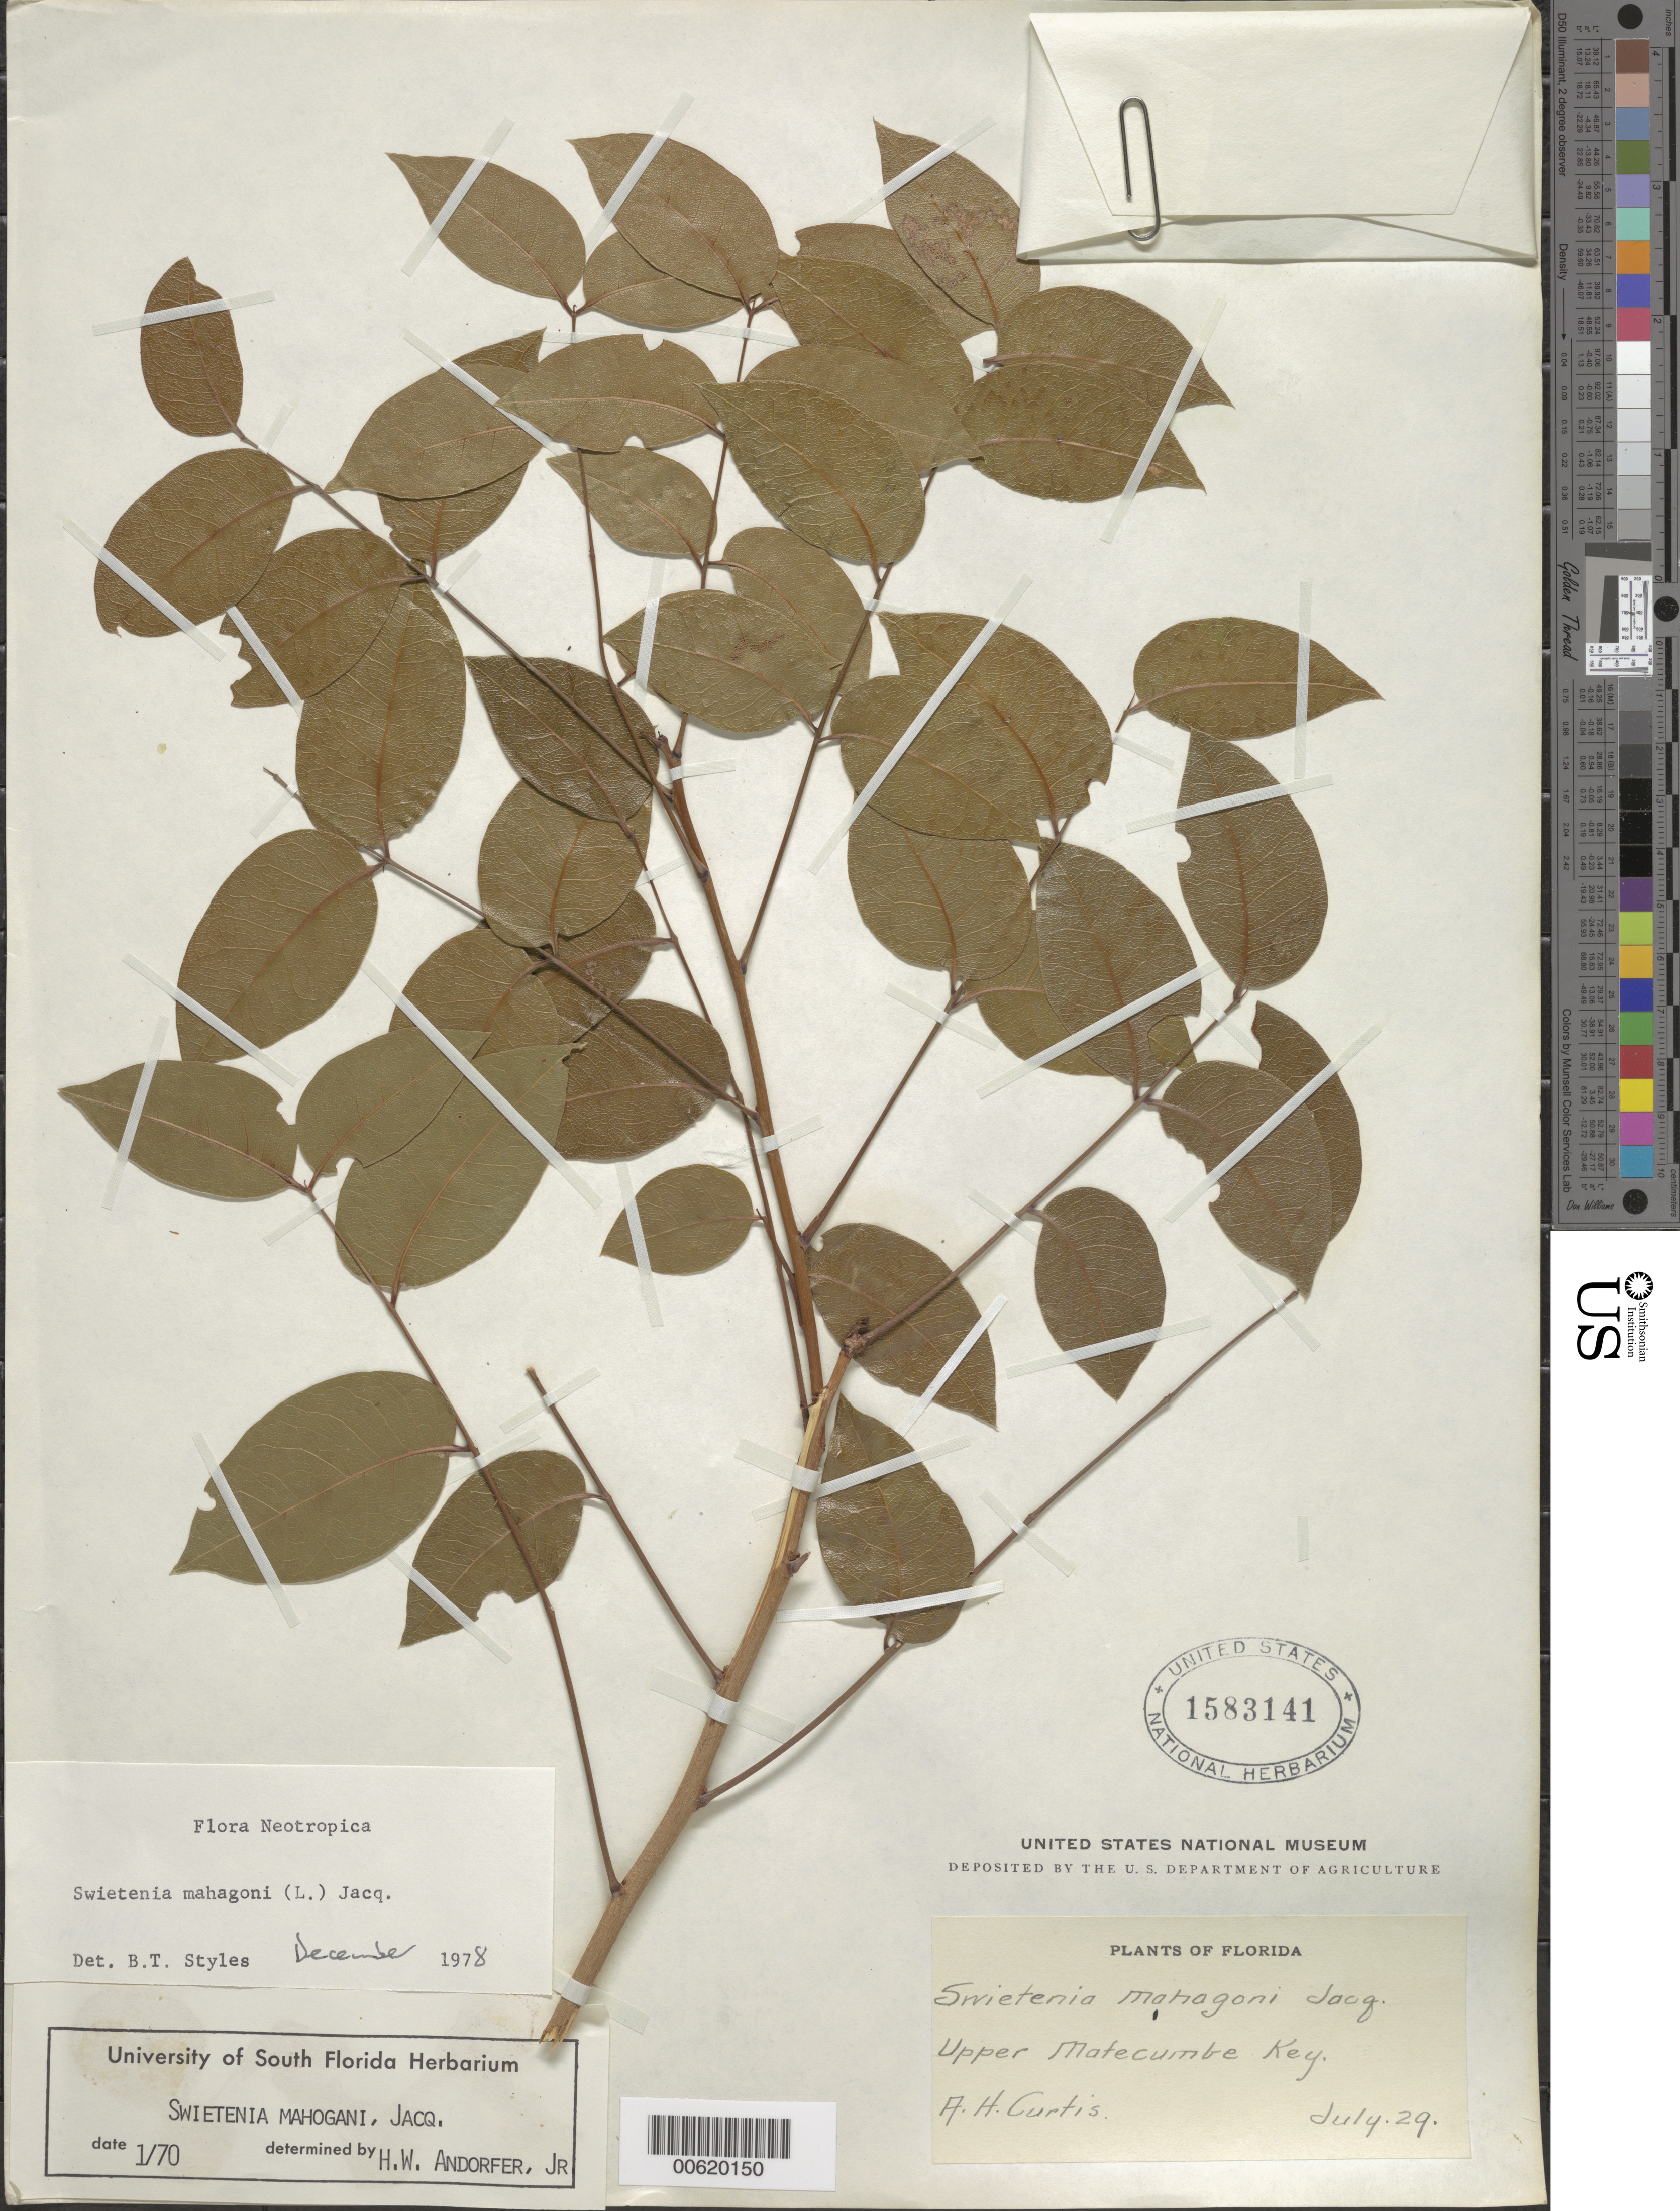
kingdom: Plantae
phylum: Tracheophyta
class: Magnoliopsida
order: Sapindales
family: Meliaceae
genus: Swietenia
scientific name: Swietenia mahagoni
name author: (L.) Jacq.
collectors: A. H. Curtiss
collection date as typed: Jul 1929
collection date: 1929-07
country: United States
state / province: Florida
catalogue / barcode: US 1583141